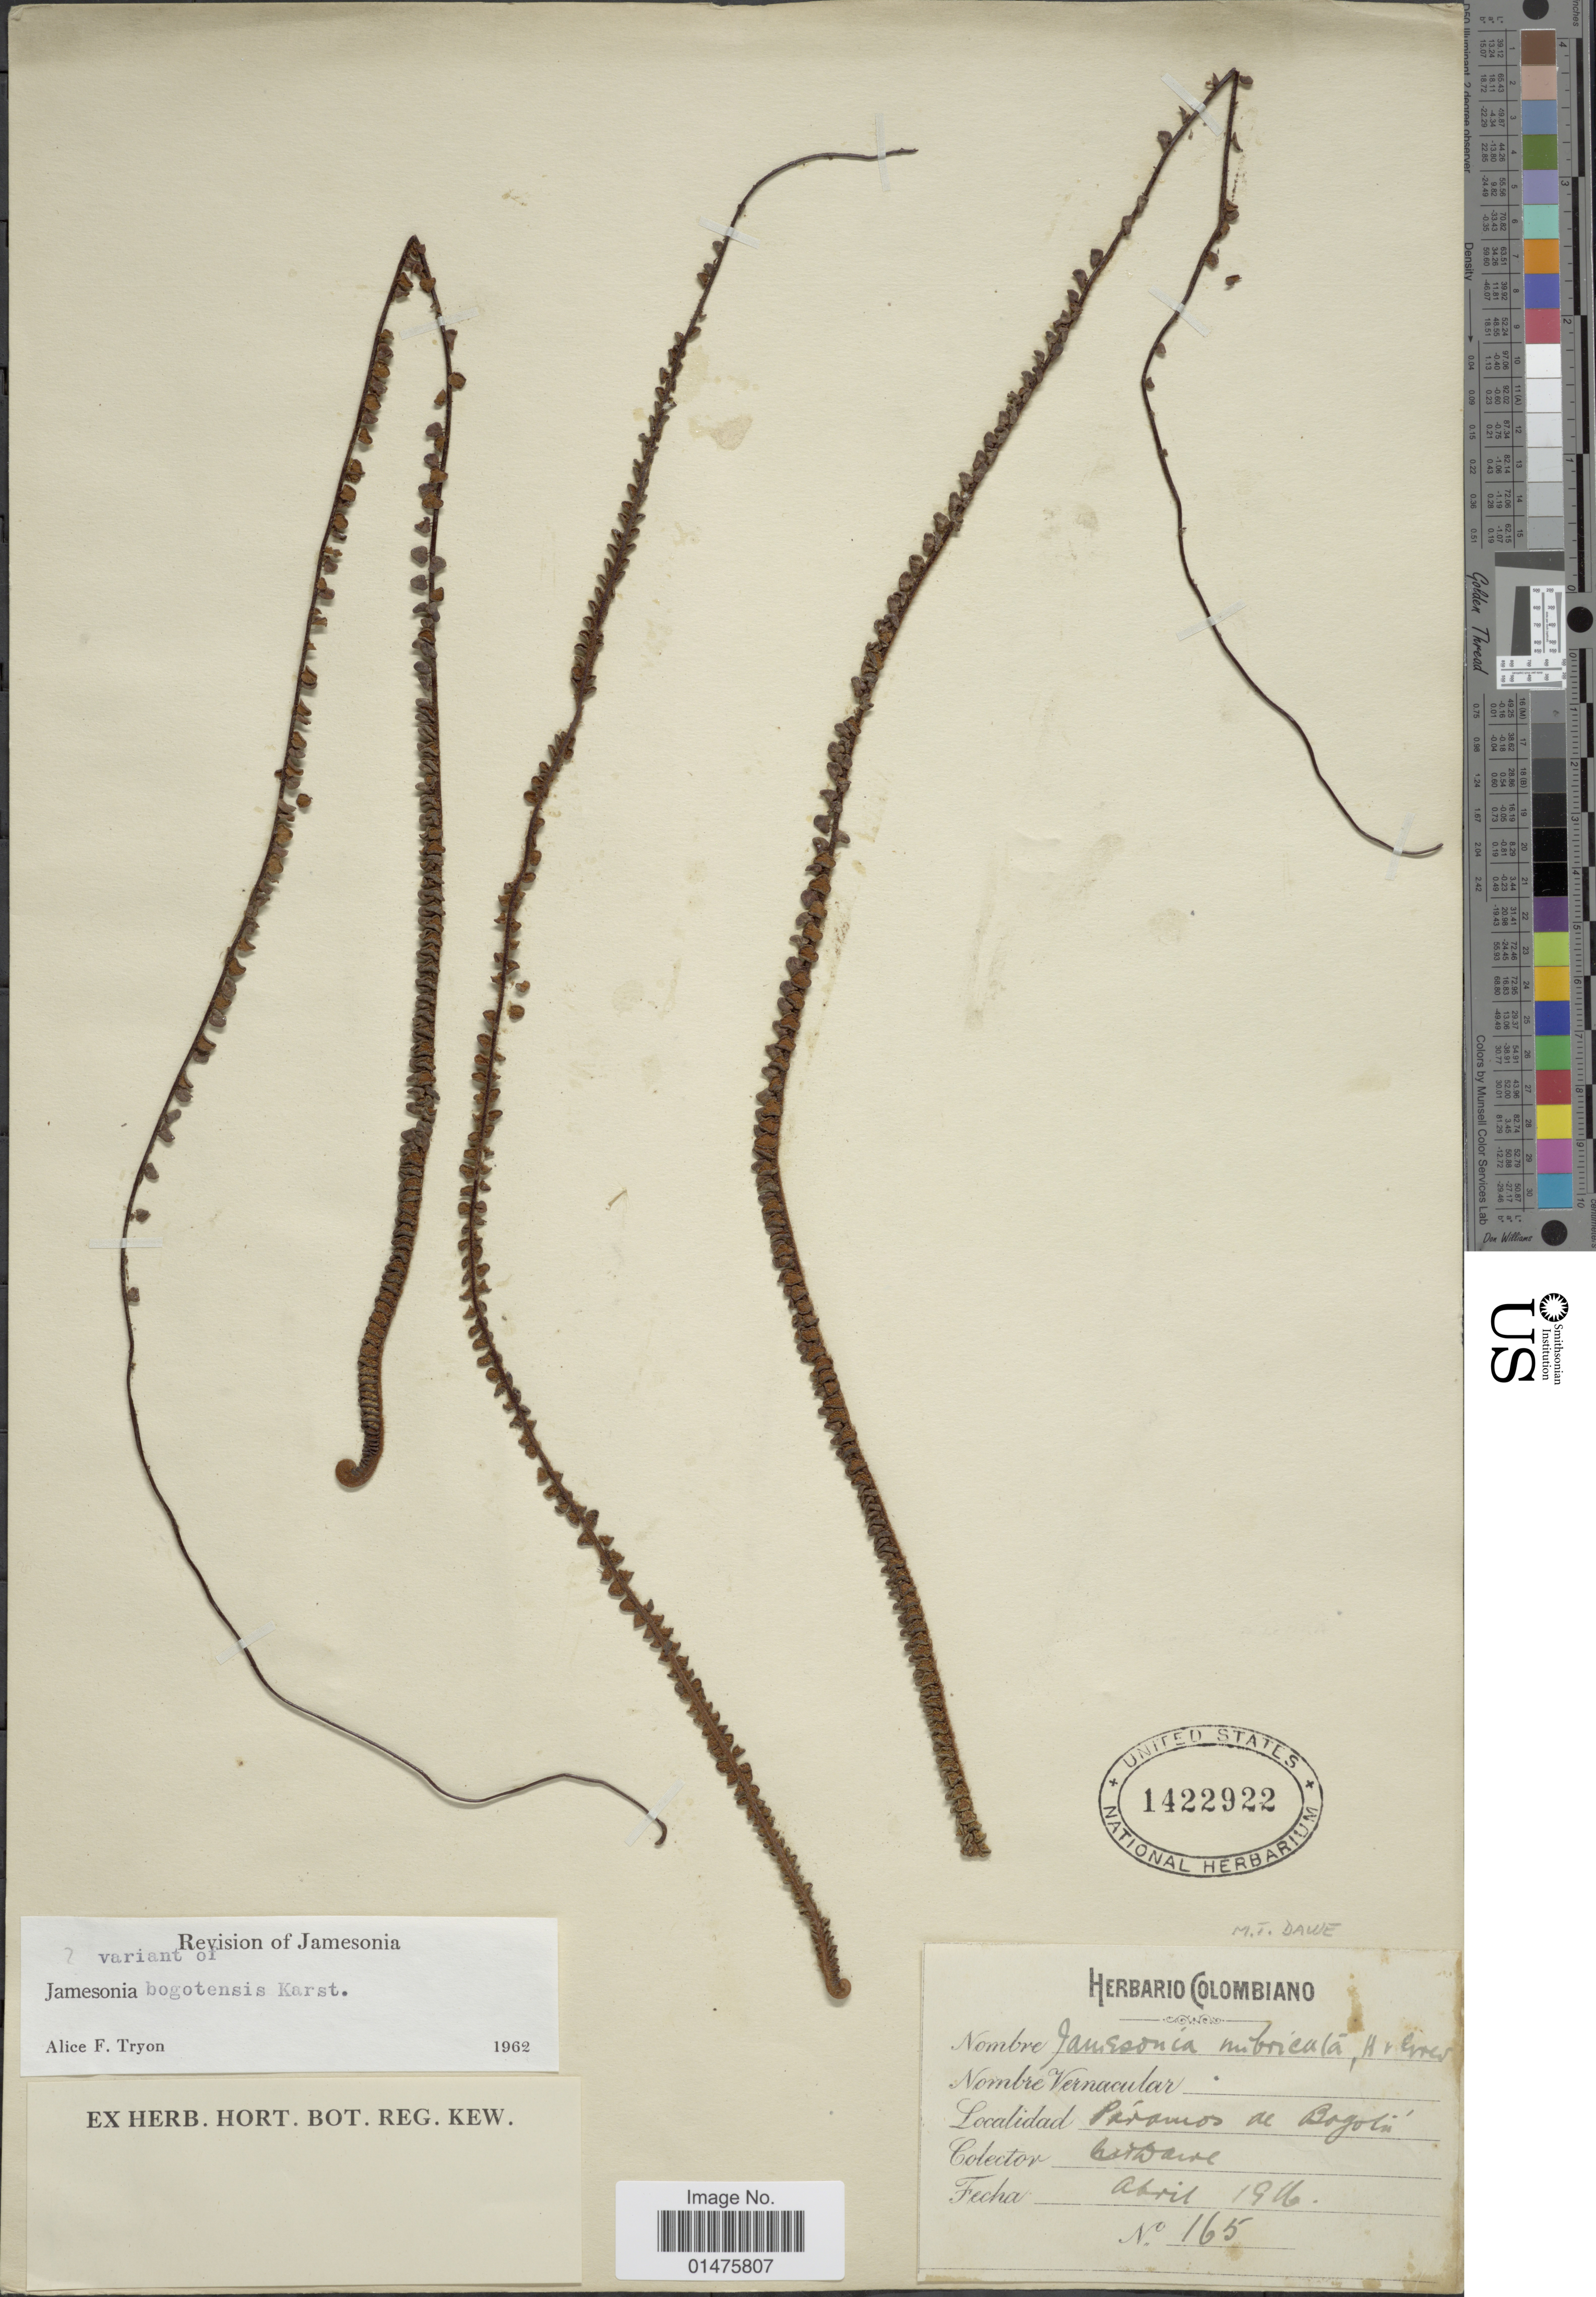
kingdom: Plantae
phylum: Tracheophyta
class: Polypodiopsida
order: Polypodiales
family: Pteridaceae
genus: Jamesonia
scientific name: Jamesonia bogotensis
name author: H. Karst.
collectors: M. T. Dawe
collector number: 165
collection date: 1916-04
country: Colombia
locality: Páramos de Bogot5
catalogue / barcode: US 1422922